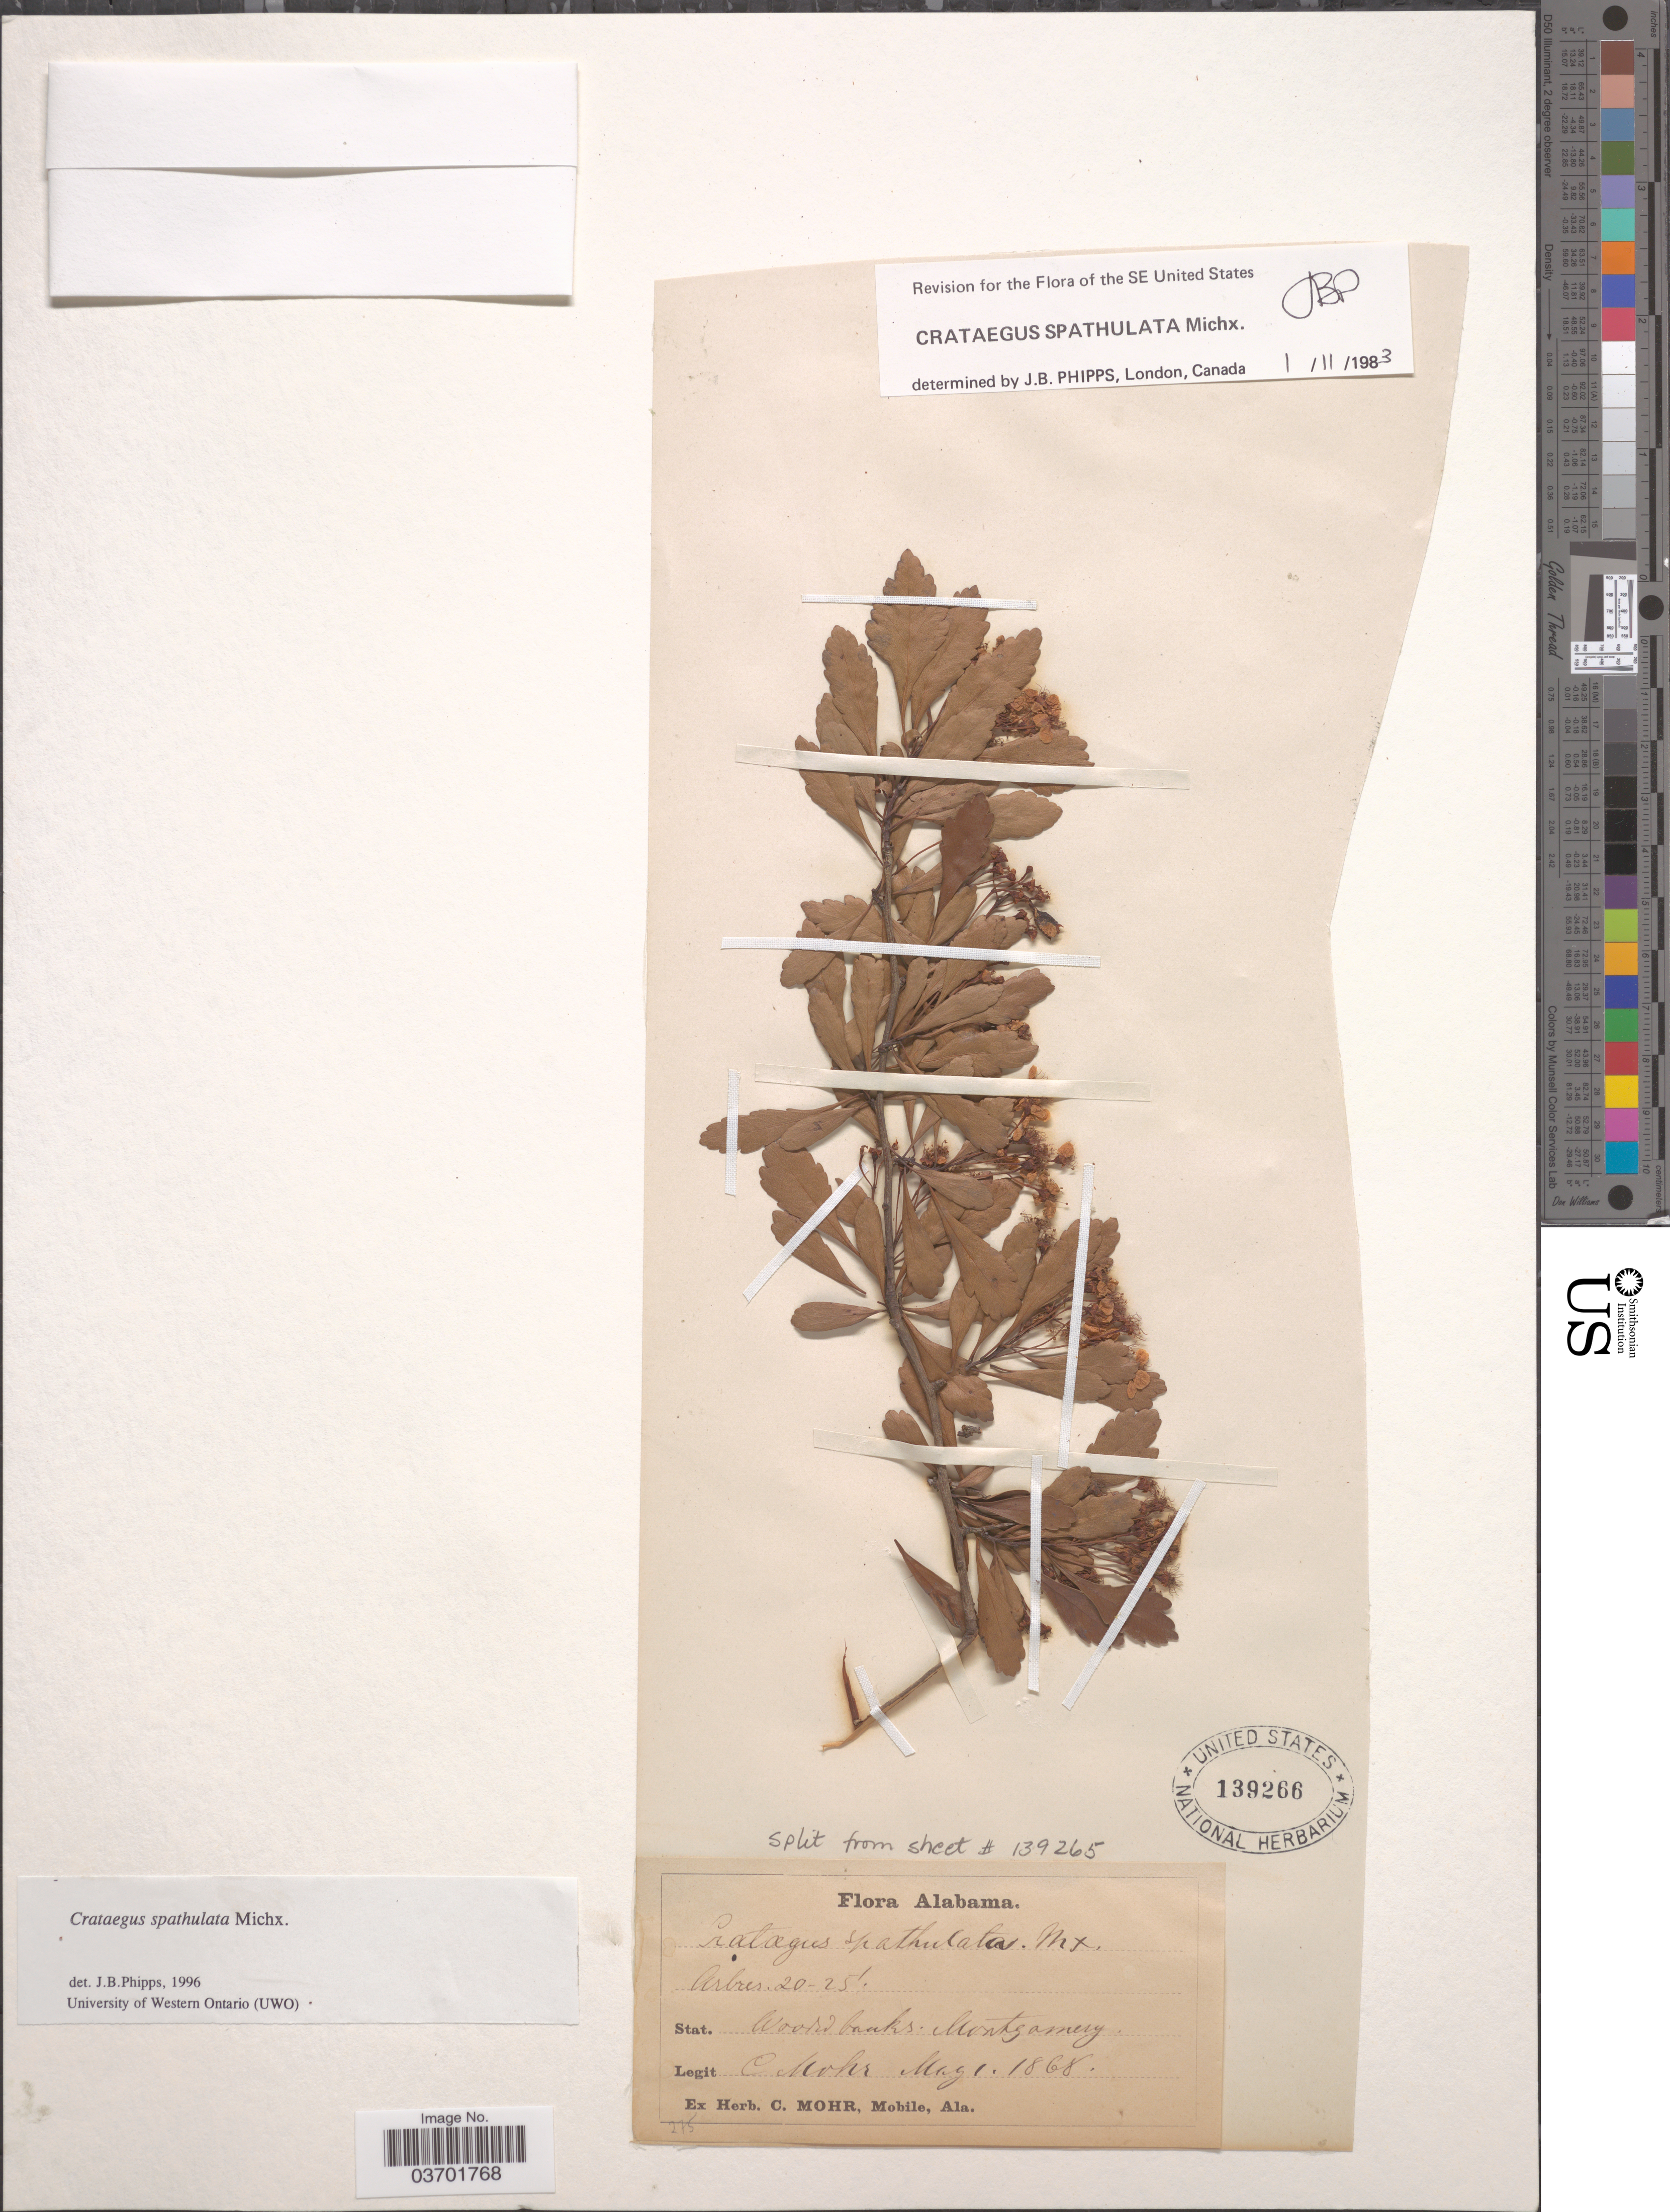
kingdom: Plantae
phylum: Tracheophyta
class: Magnoliopsida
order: Rosales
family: Rosaceae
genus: Crataegus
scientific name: Crataegus spathulata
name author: Michx.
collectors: C. T. Mohr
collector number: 275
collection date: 1868-05-01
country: United States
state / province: Alabama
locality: Stat. Woods banks. Montgomery.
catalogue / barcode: US 139266